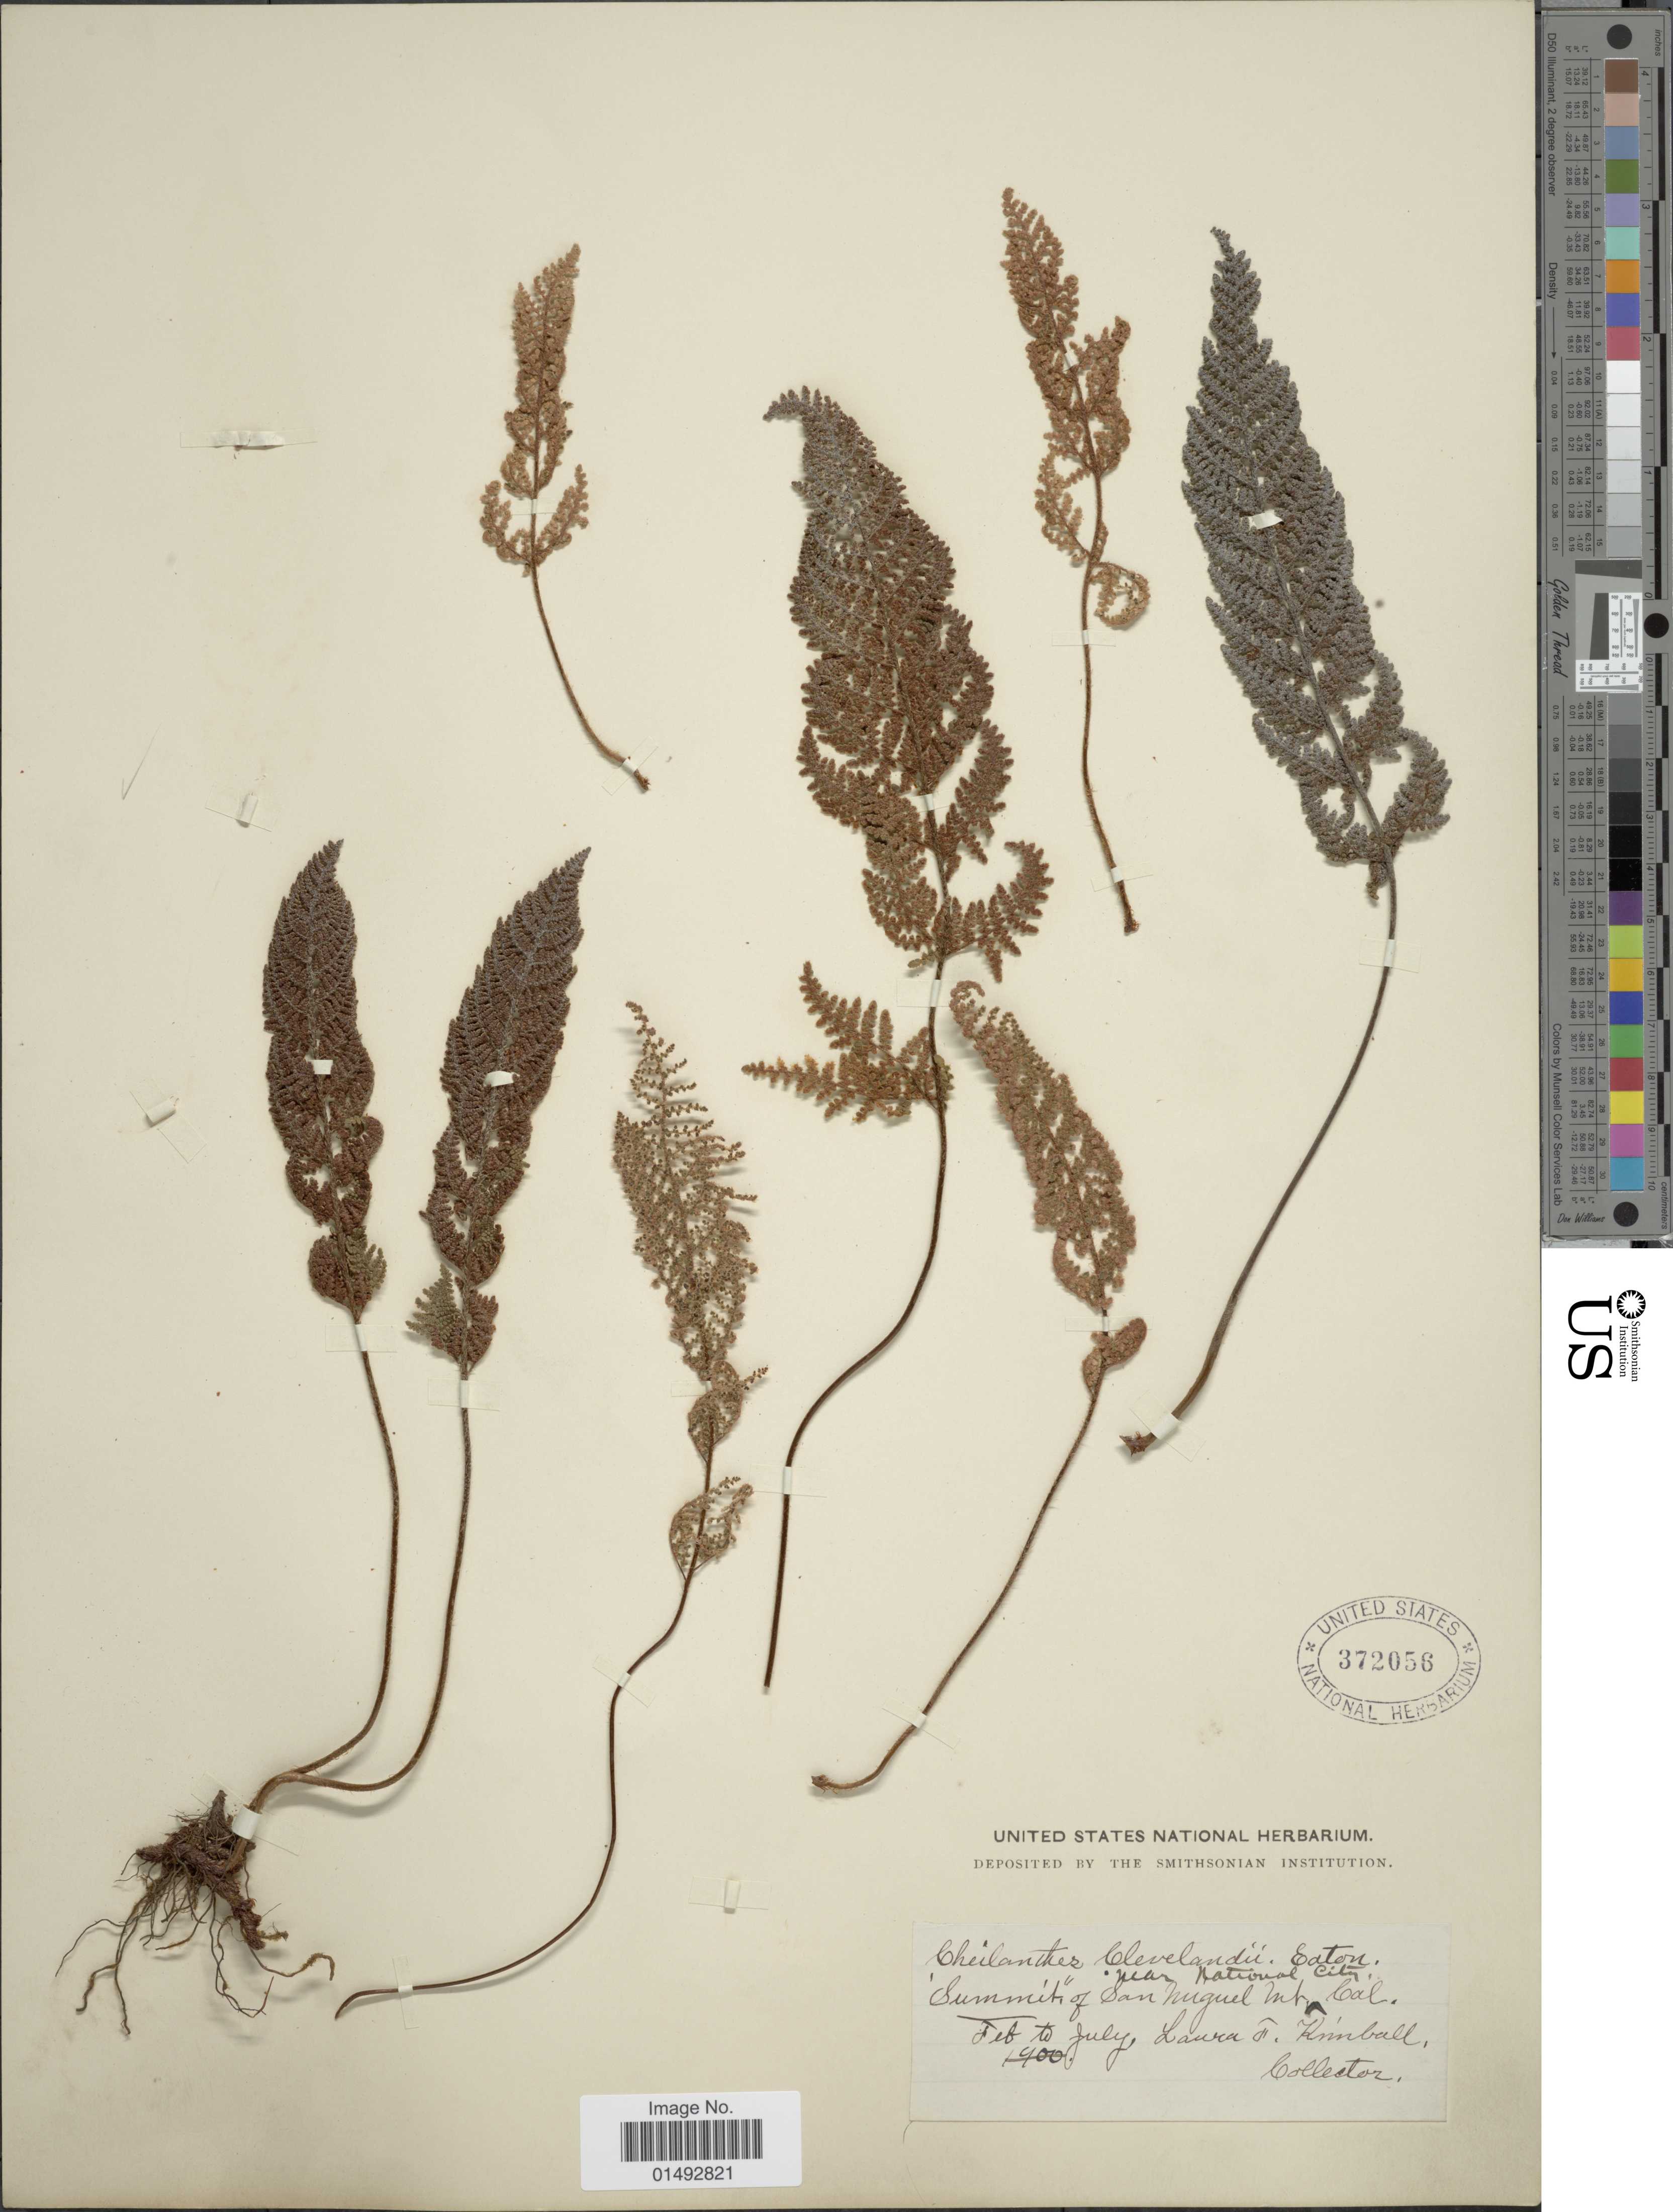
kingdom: Plantae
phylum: Tracheophyta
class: Polypodiopsida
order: Polypodiales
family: Pteridaceae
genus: Myriopteris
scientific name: Myriopteris clevelandii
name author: (D.C. Eaton) Grusz & Windham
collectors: L. Kimball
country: United States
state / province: California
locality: Near National City, Summit of San Miguel Mt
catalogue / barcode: US 372056